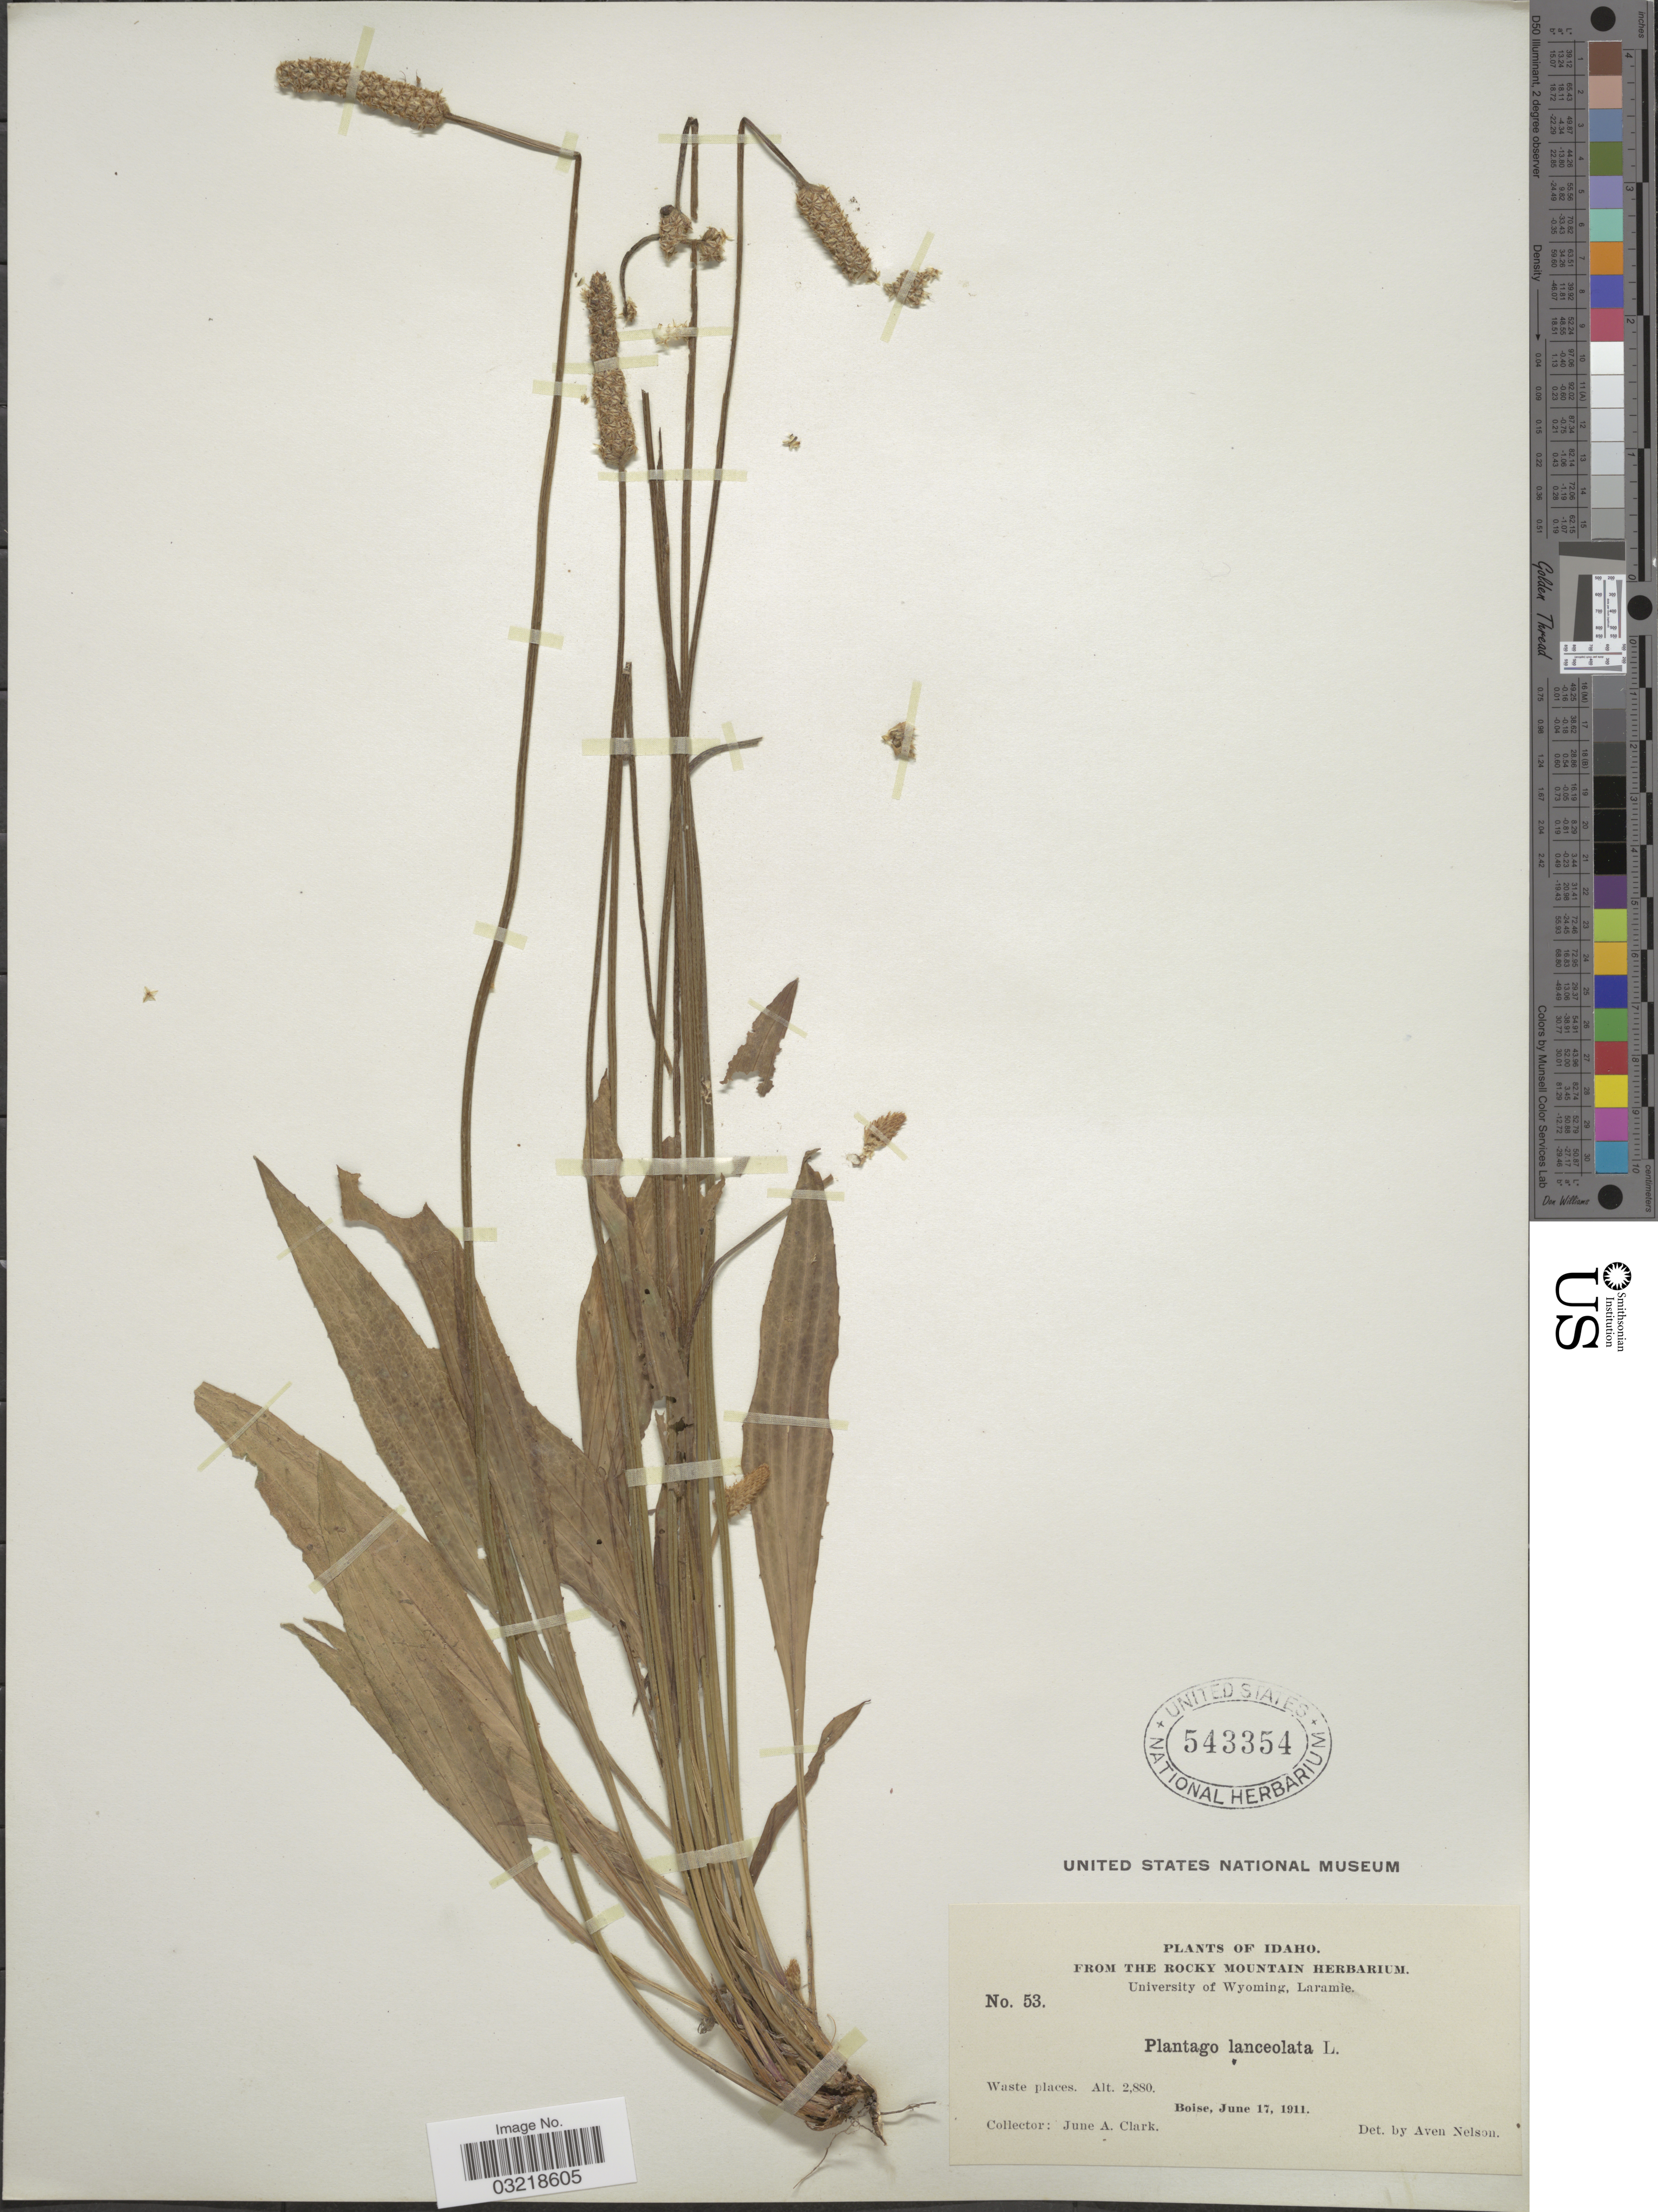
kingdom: Plantae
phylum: Tracheophyta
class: Magnoliopsida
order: Lamiales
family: Plantaginaceae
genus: Plantago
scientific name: Plantago lanceolata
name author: L.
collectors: J. A. Clark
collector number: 53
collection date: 1911-06-17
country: United States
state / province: Idaho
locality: Waste places. Boise.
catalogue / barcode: US 543354